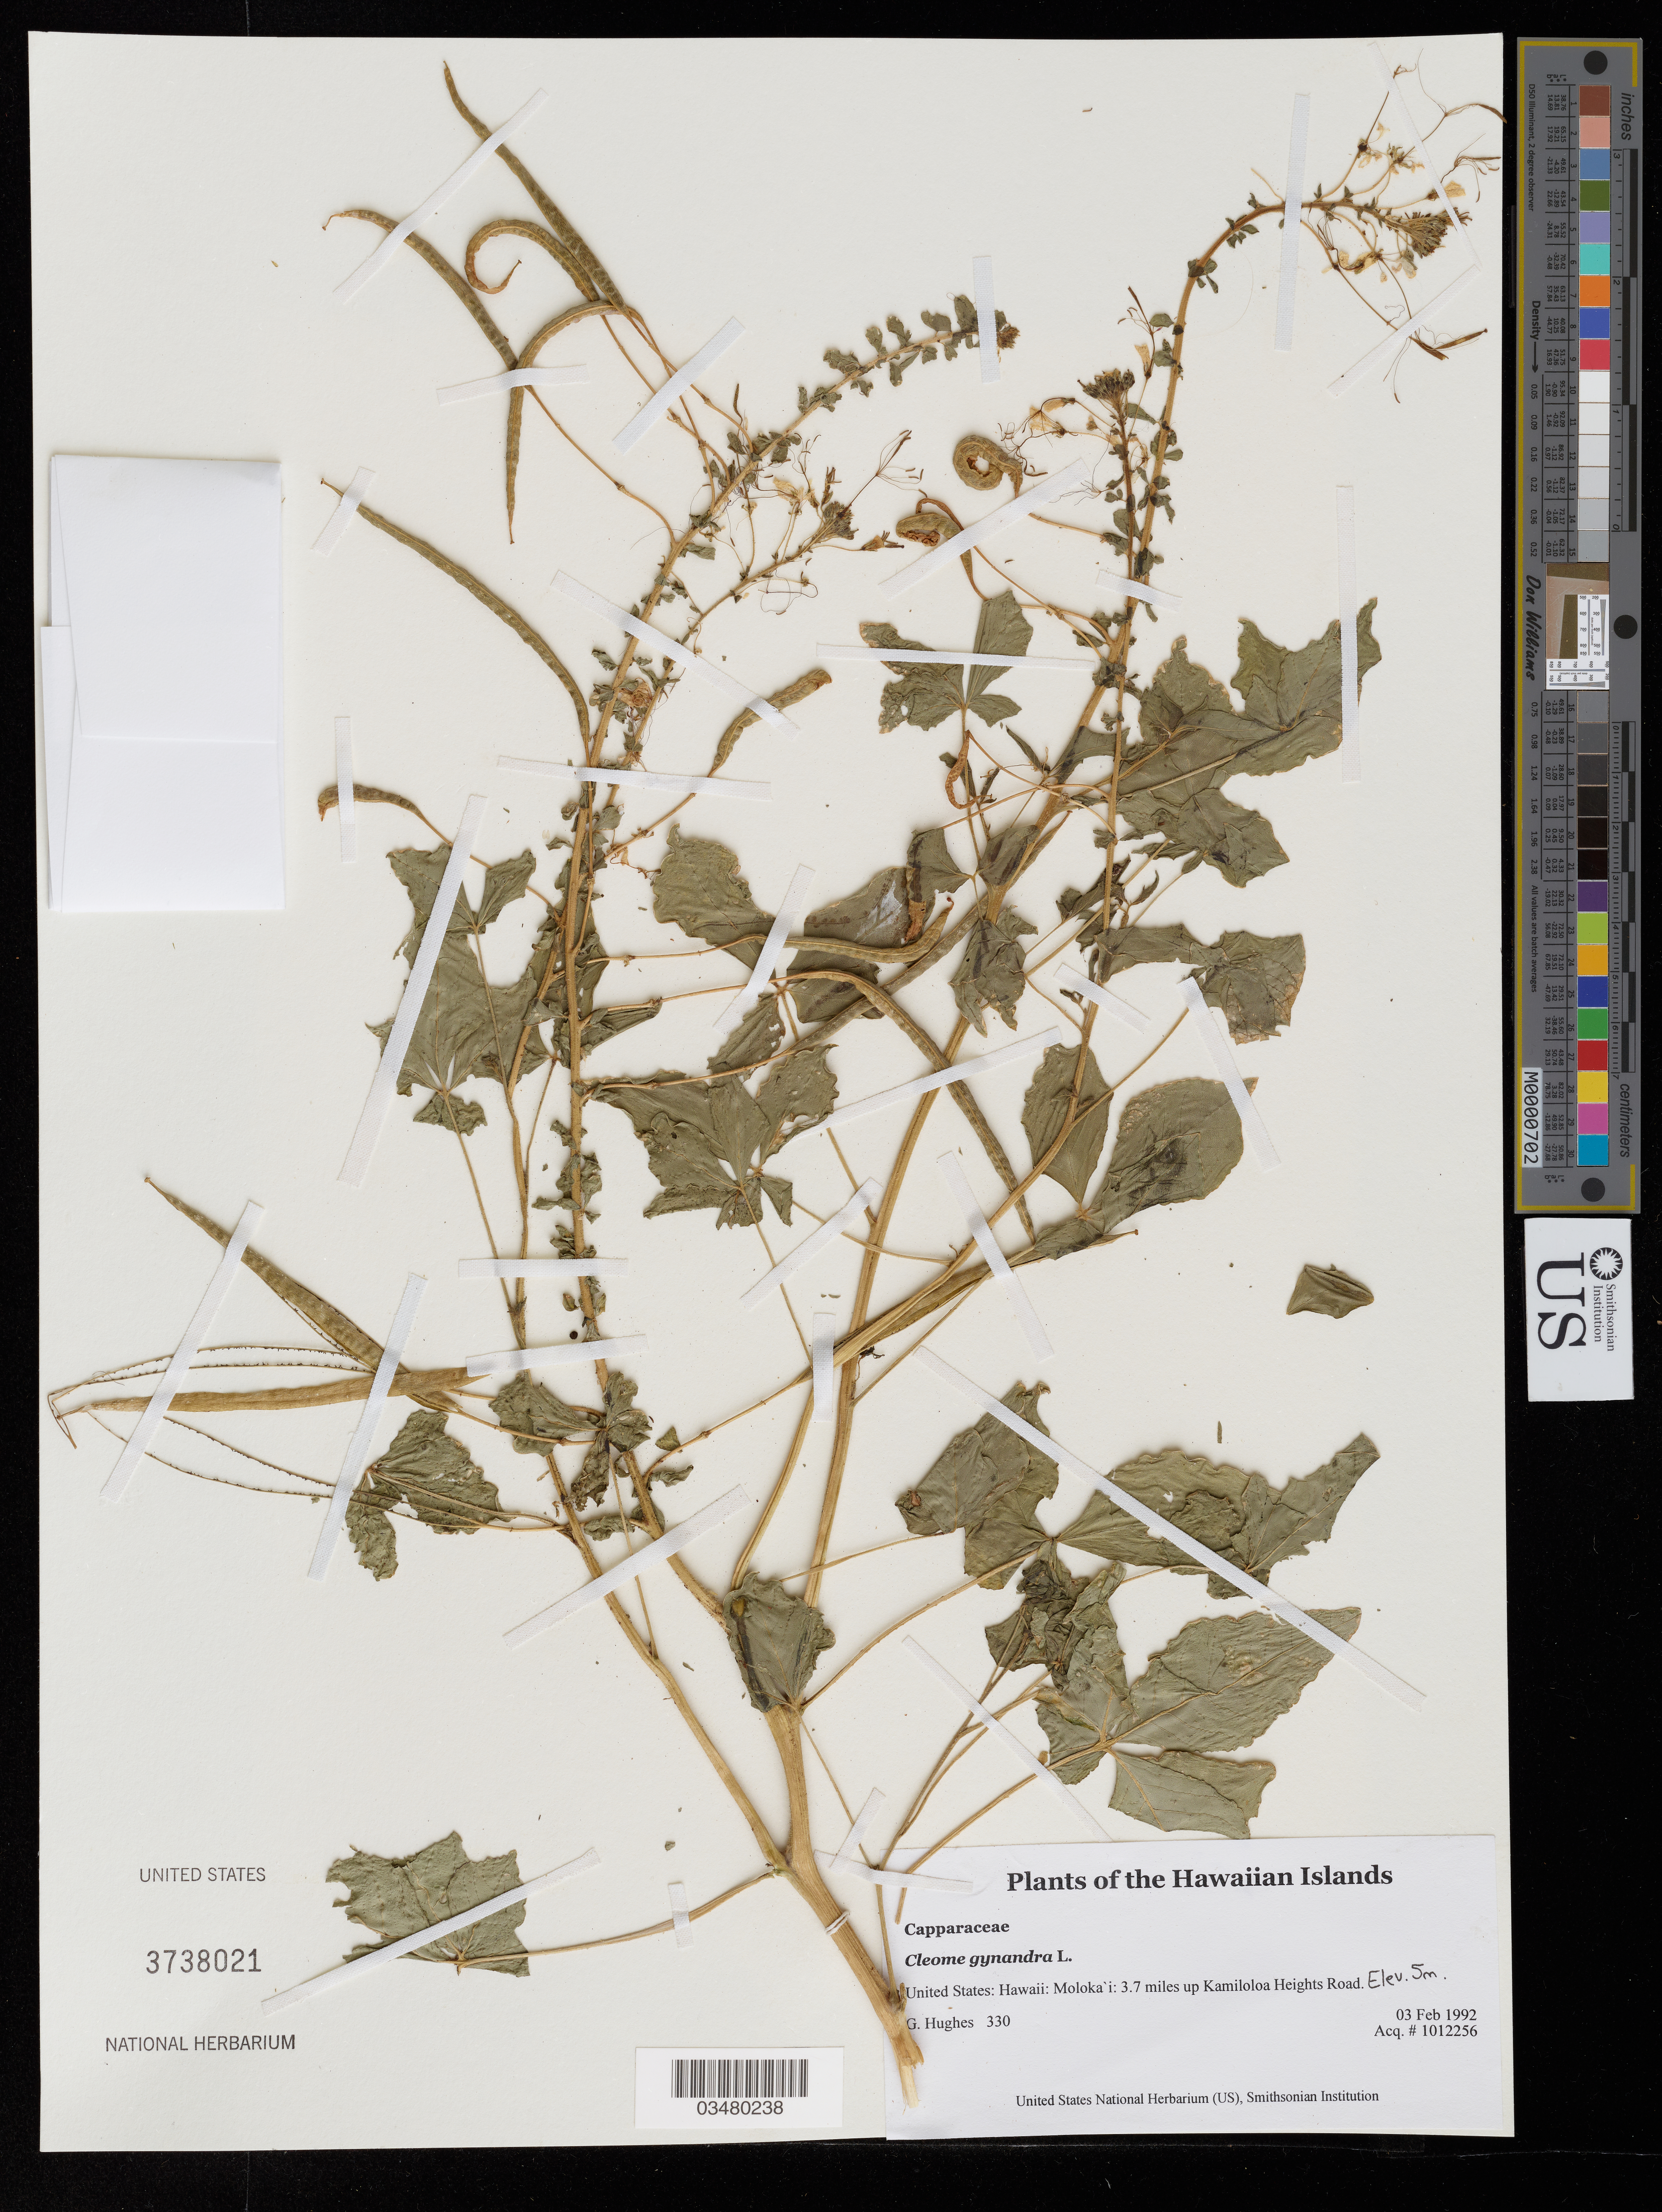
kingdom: Plantae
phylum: Tracheophyta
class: Magnoliopsida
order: Brassicales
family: Cleomaceae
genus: Gynandropsis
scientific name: Gynandropsis gynandra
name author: (L.) Briq.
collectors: G. Hughes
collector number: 330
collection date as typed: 2-3-92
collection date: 1992-02-03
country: United States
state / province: Hawaii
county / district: Maui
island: Moloka'i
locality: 3.7 miles up Kamiloloa Heights Road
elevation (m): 5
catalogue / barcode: US 3738021